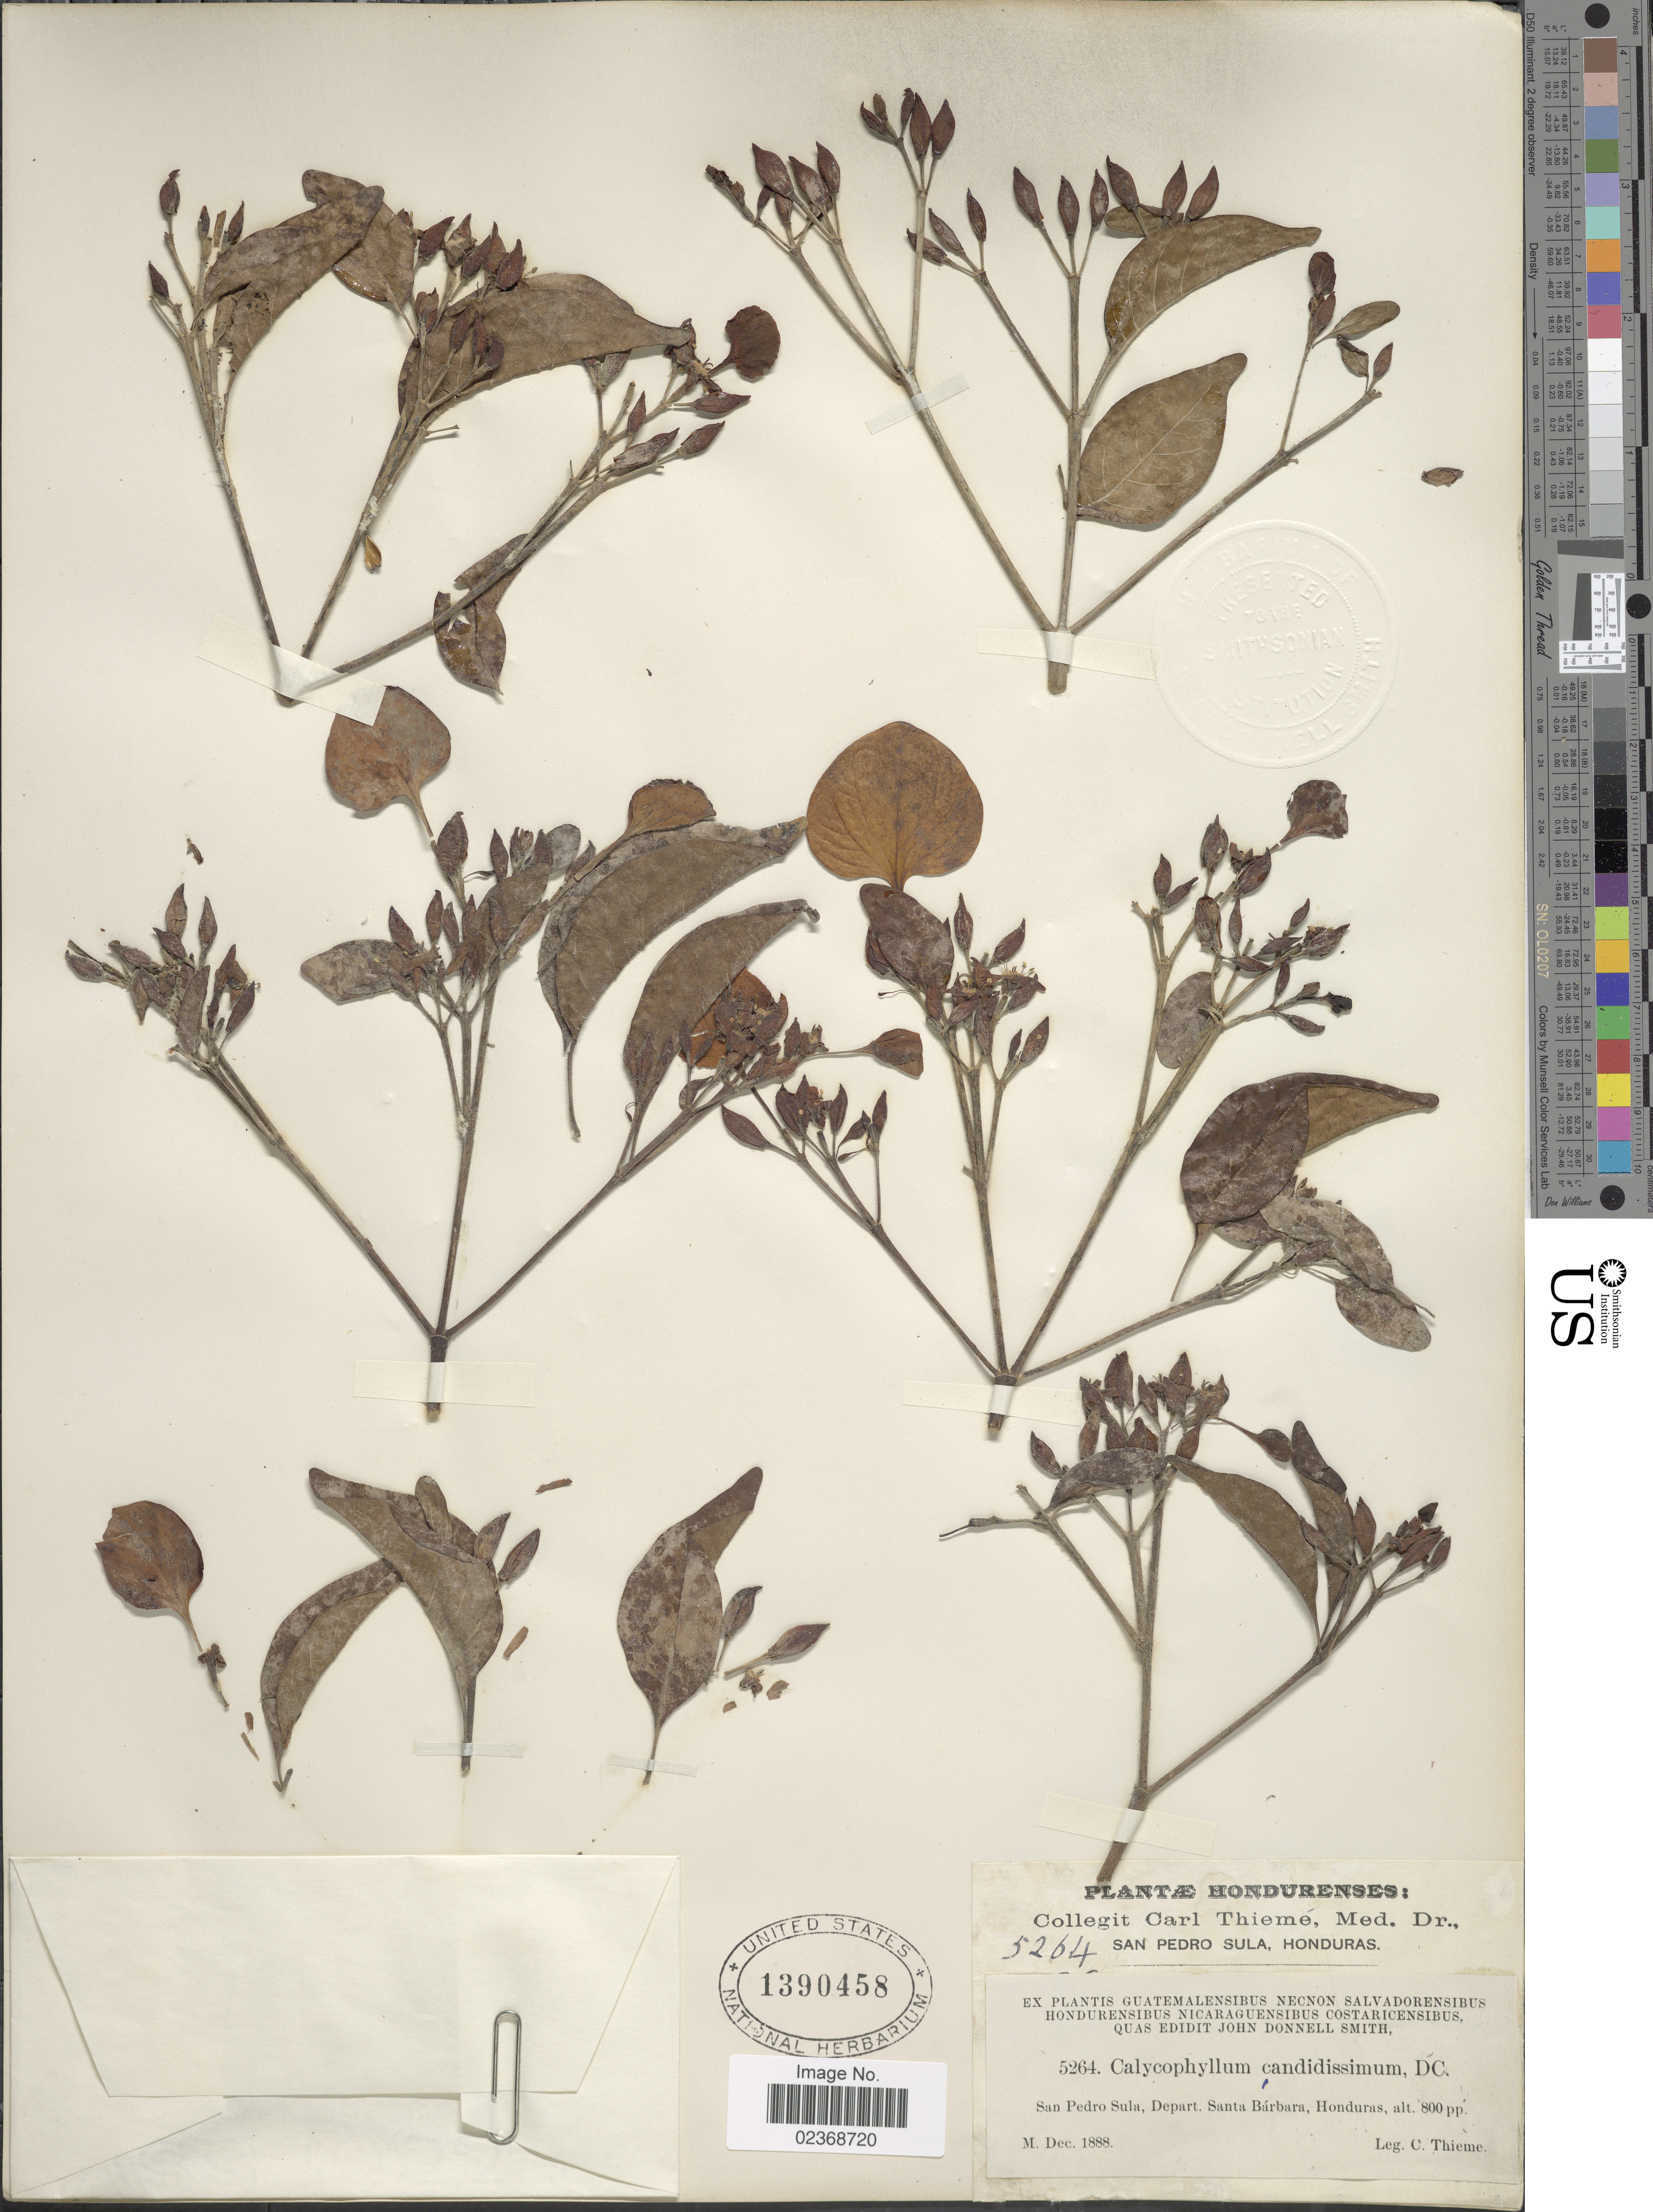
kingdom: Plantae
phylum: Tracheophyta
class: Magnoliopsida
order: Gentianales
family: Rubiaceae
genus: Calycophyllum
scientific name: Calycophyllum candidissimum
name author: (Vahl) DC.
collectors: C. Thieme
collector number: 5264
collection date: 1888-12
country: Honduras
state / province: Santa Bárbara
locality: San Pedro Sula, Depart. Santa Bárbara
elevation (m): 244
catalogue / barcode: US 1390458